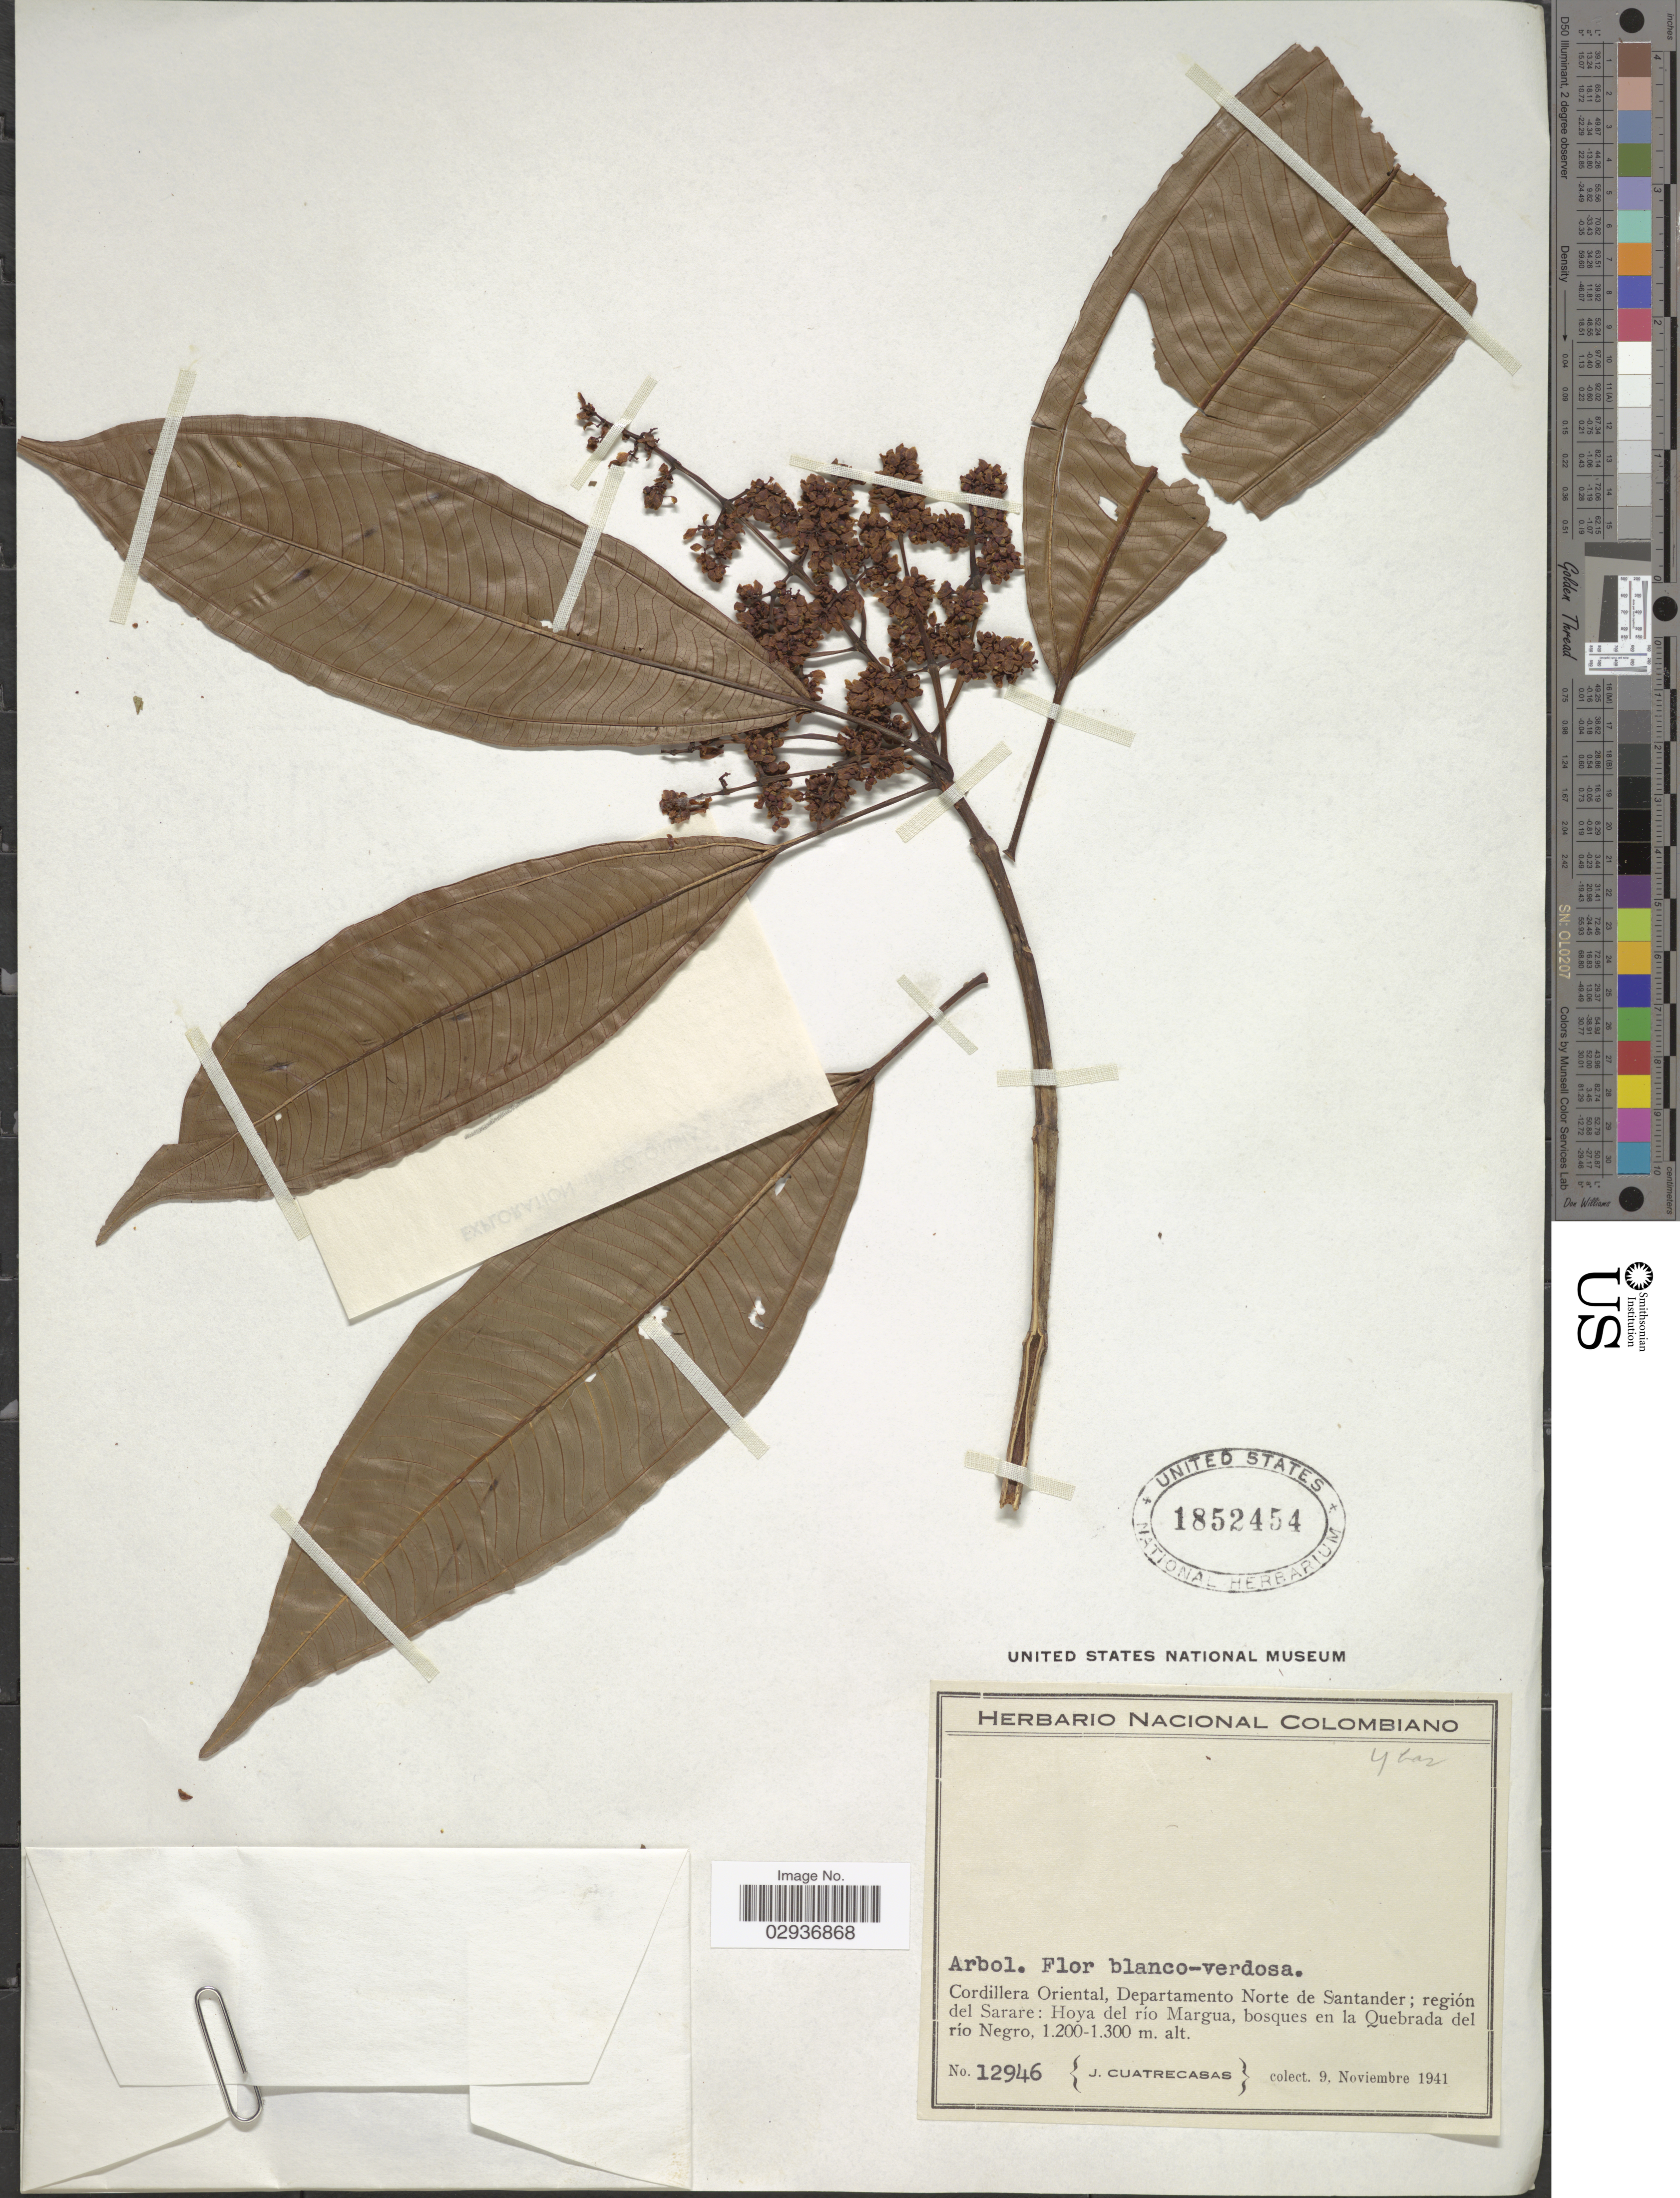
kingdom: Plantae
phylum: Tracheophyta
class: Magnoliopsida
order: Myrtales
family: Melastomataceae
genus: Miconia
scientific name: Miconia brachygyna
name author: Gleason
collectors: J. Cuatrecasas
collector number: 12946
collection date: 1941-11-09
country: Colombia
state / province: Norte de Santander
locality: Cordillera Oriental, Departamento Norte de Santander; región del Sarare: Hoya del río Margua, bosques en la Quebrada del río Negro.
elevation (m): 1200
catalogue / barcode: US 1852454